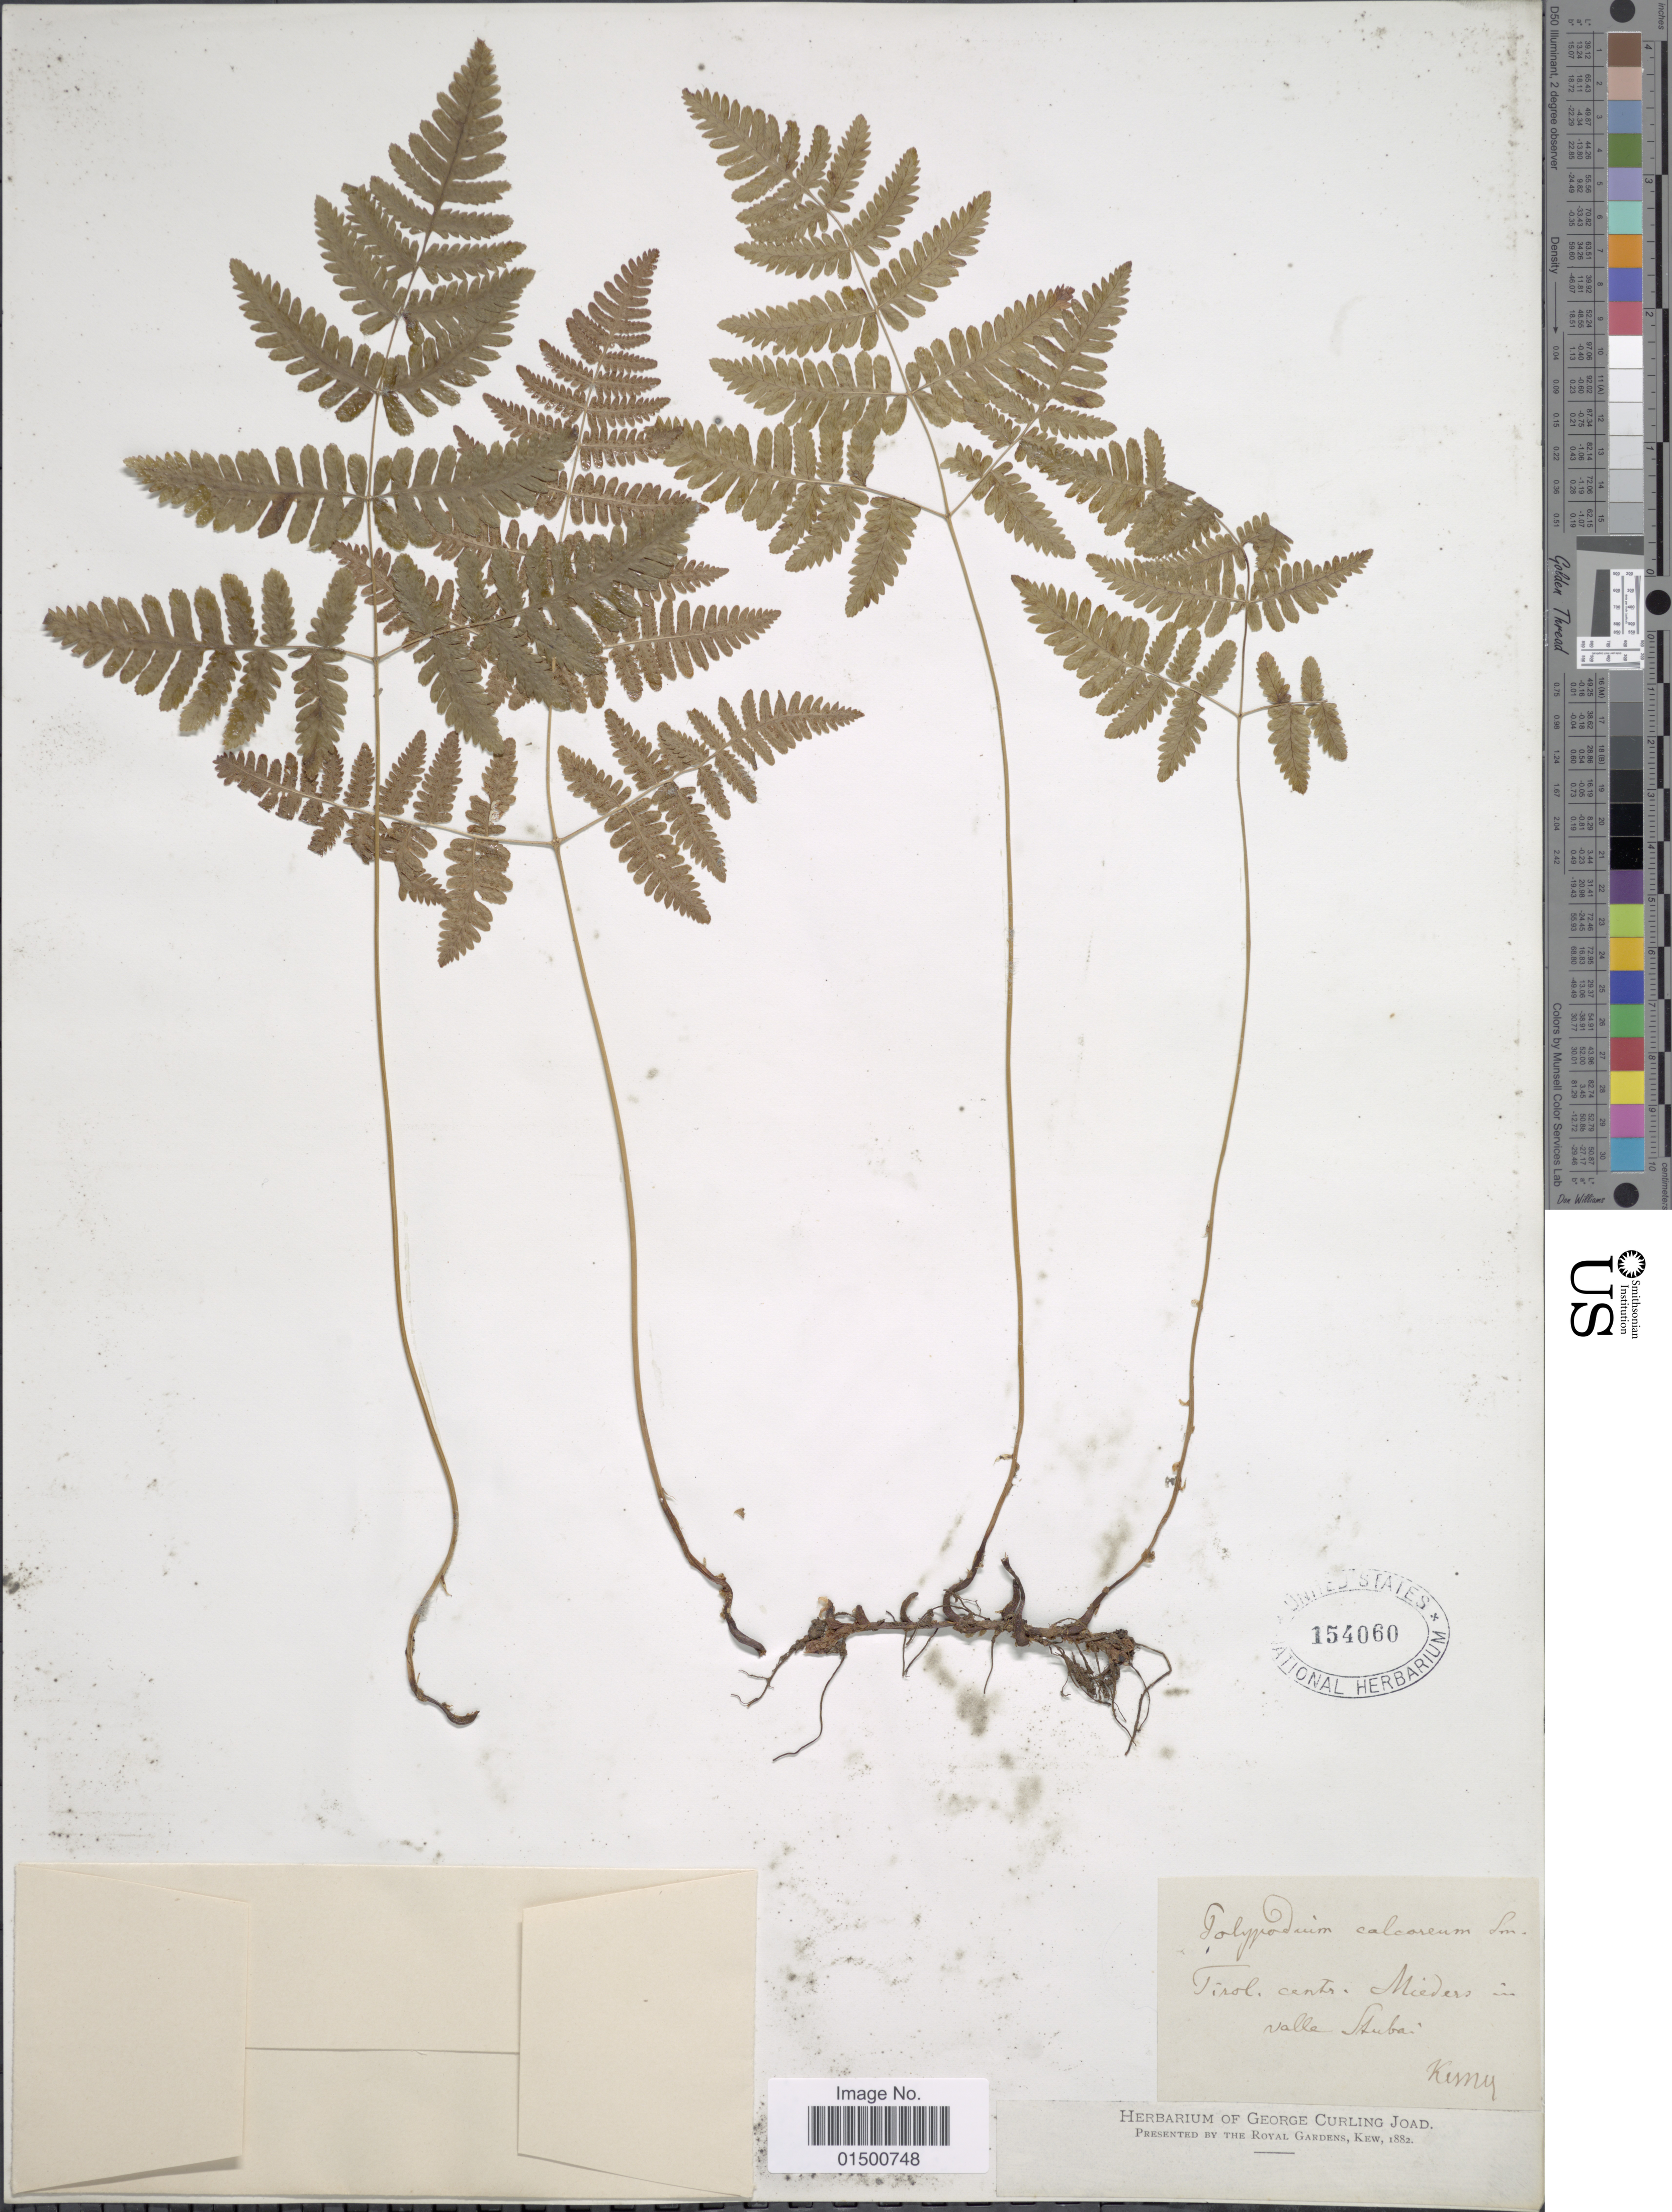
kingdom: Plantae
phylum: Tracheophyta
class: Polypodiopsida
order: Polypodiales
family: Cystopteridaceae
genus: Gymnocarpium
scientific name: Gymnocarpium robertianum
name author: (Hoffm.) Newman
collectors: Kerny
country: Austria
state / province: Tirol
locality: Tirol centr. Mieders in valle Stubai [interpreted]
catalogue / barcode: US 154060